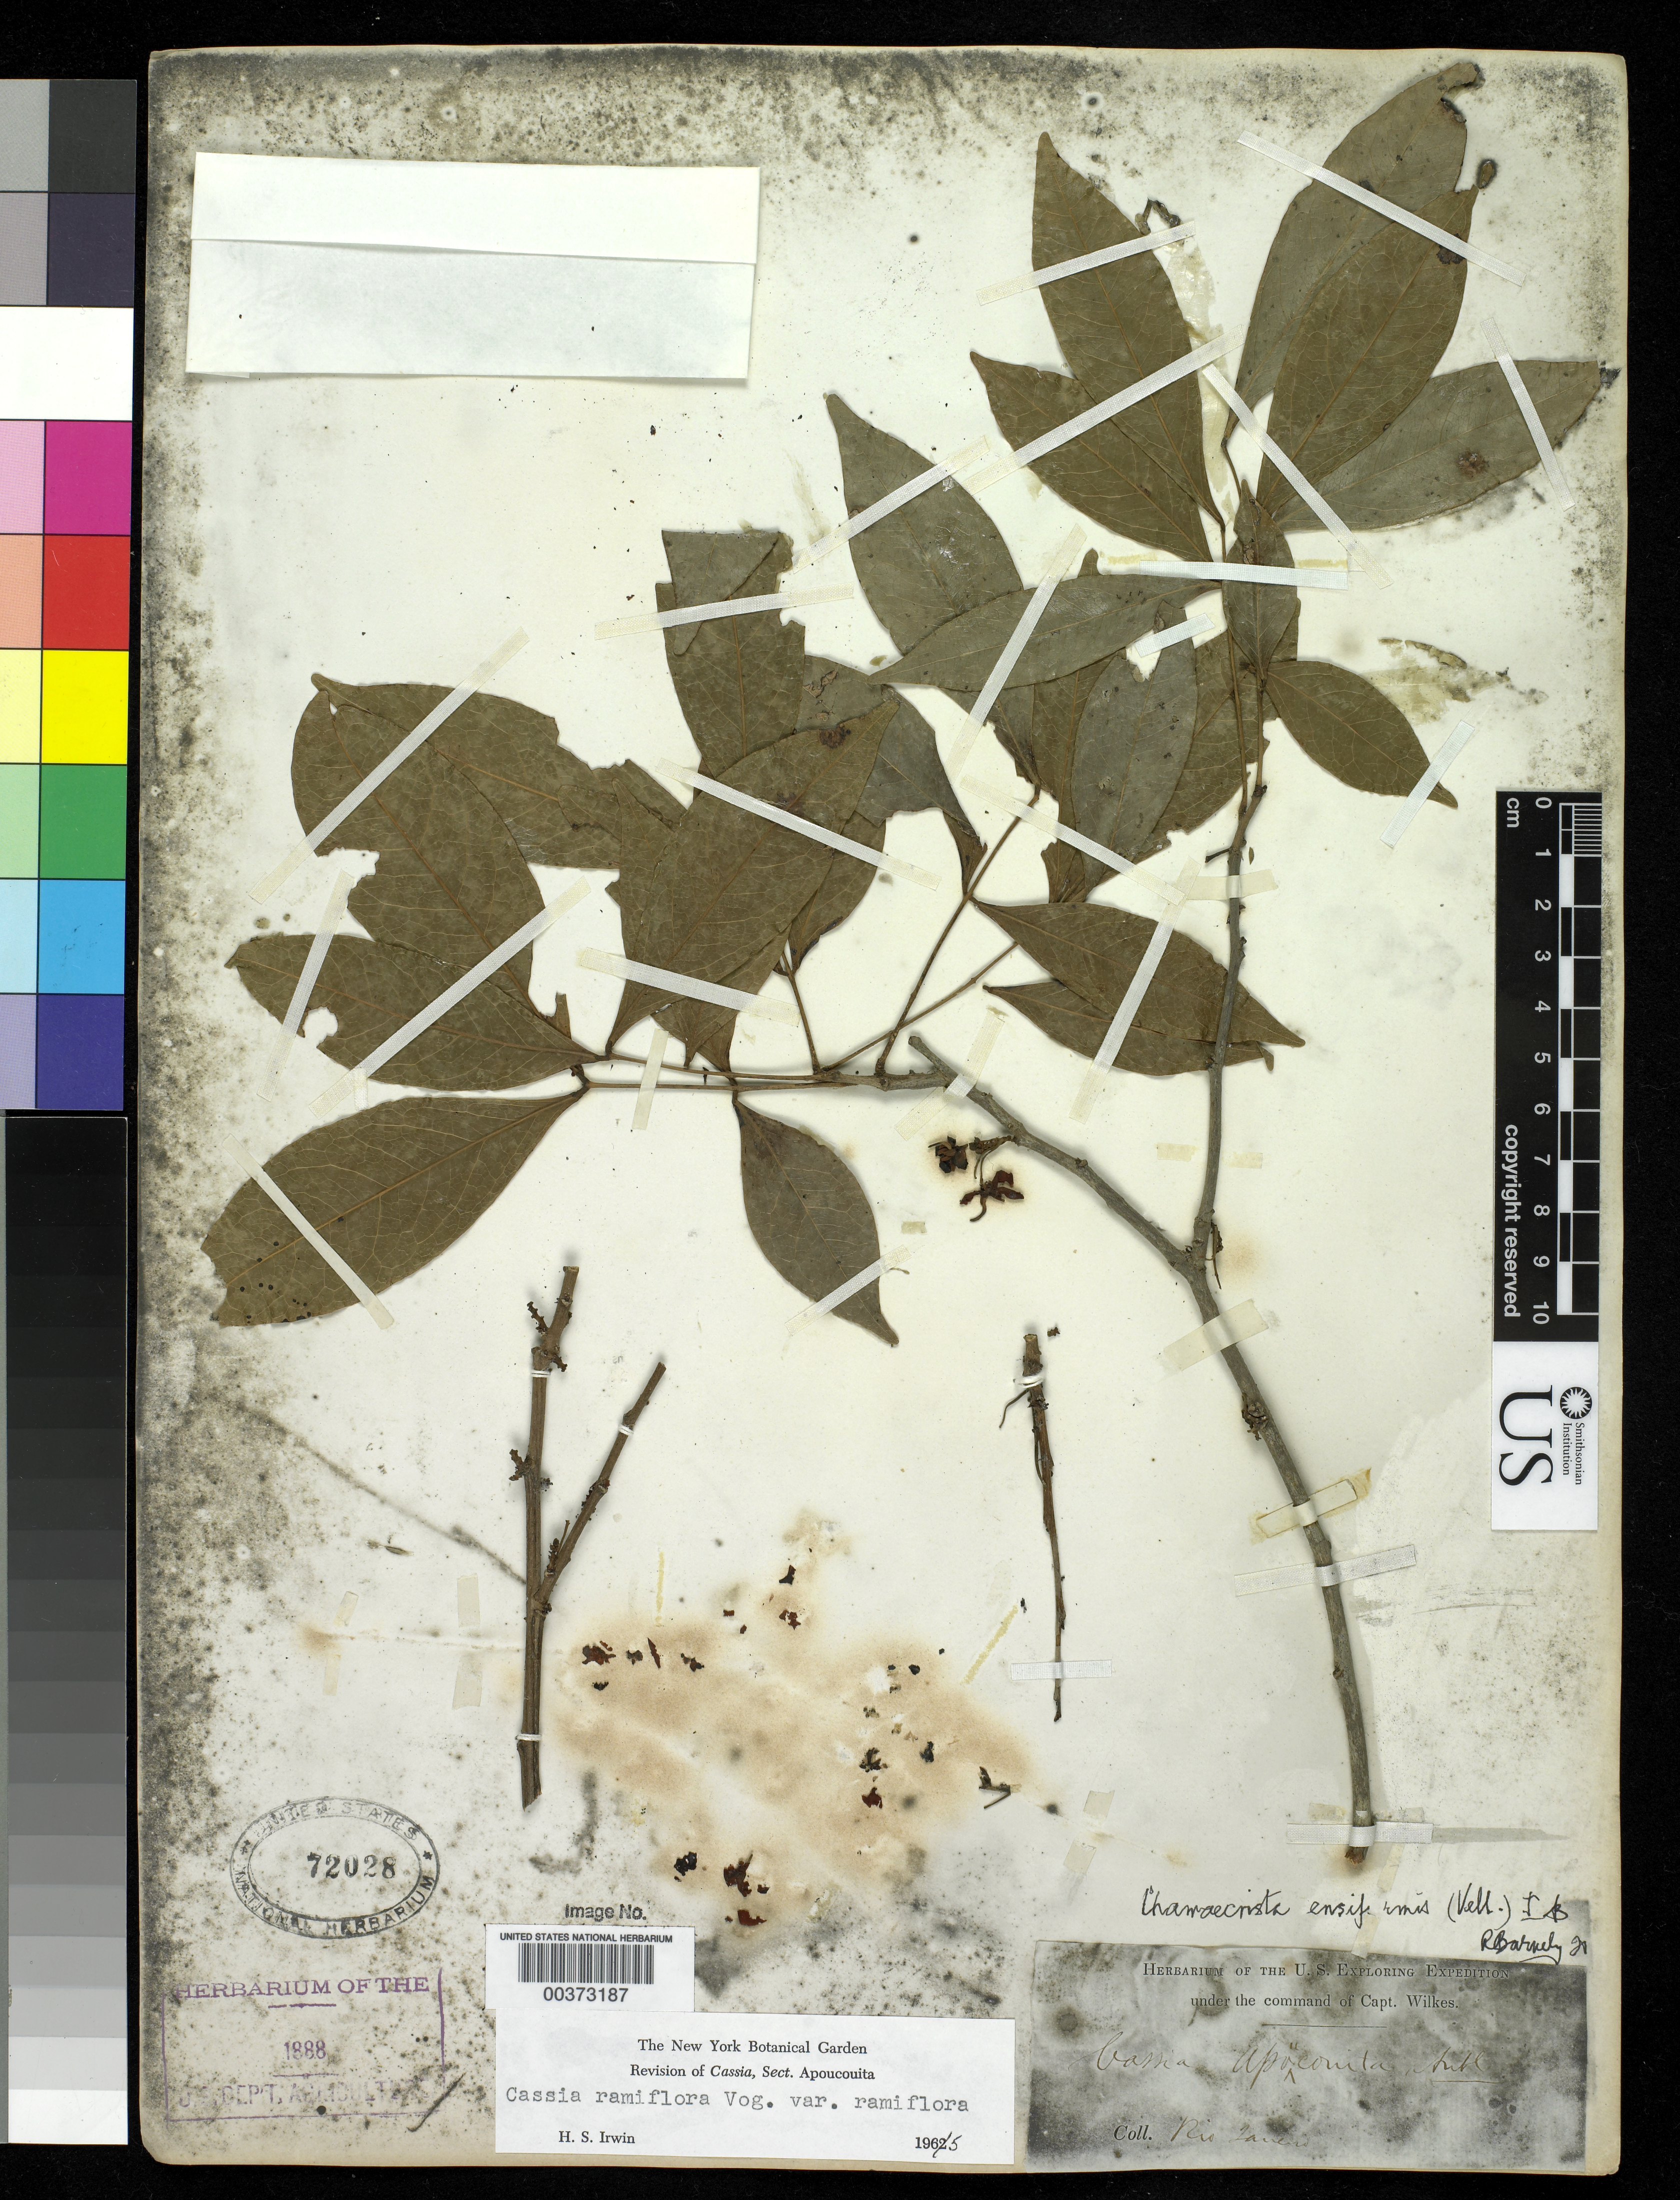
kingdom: Plantae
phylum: Tracheophyta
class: Magnoliopsida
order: Fabales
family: Fabaceae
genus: Cassia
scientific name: Cassia rubriflora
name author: Ducke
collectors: Wilkes Explor. Exped.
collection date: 1838/1842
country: Brazil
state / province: Rio de Janeiro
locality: Rio janeiro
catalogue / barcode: US 72028